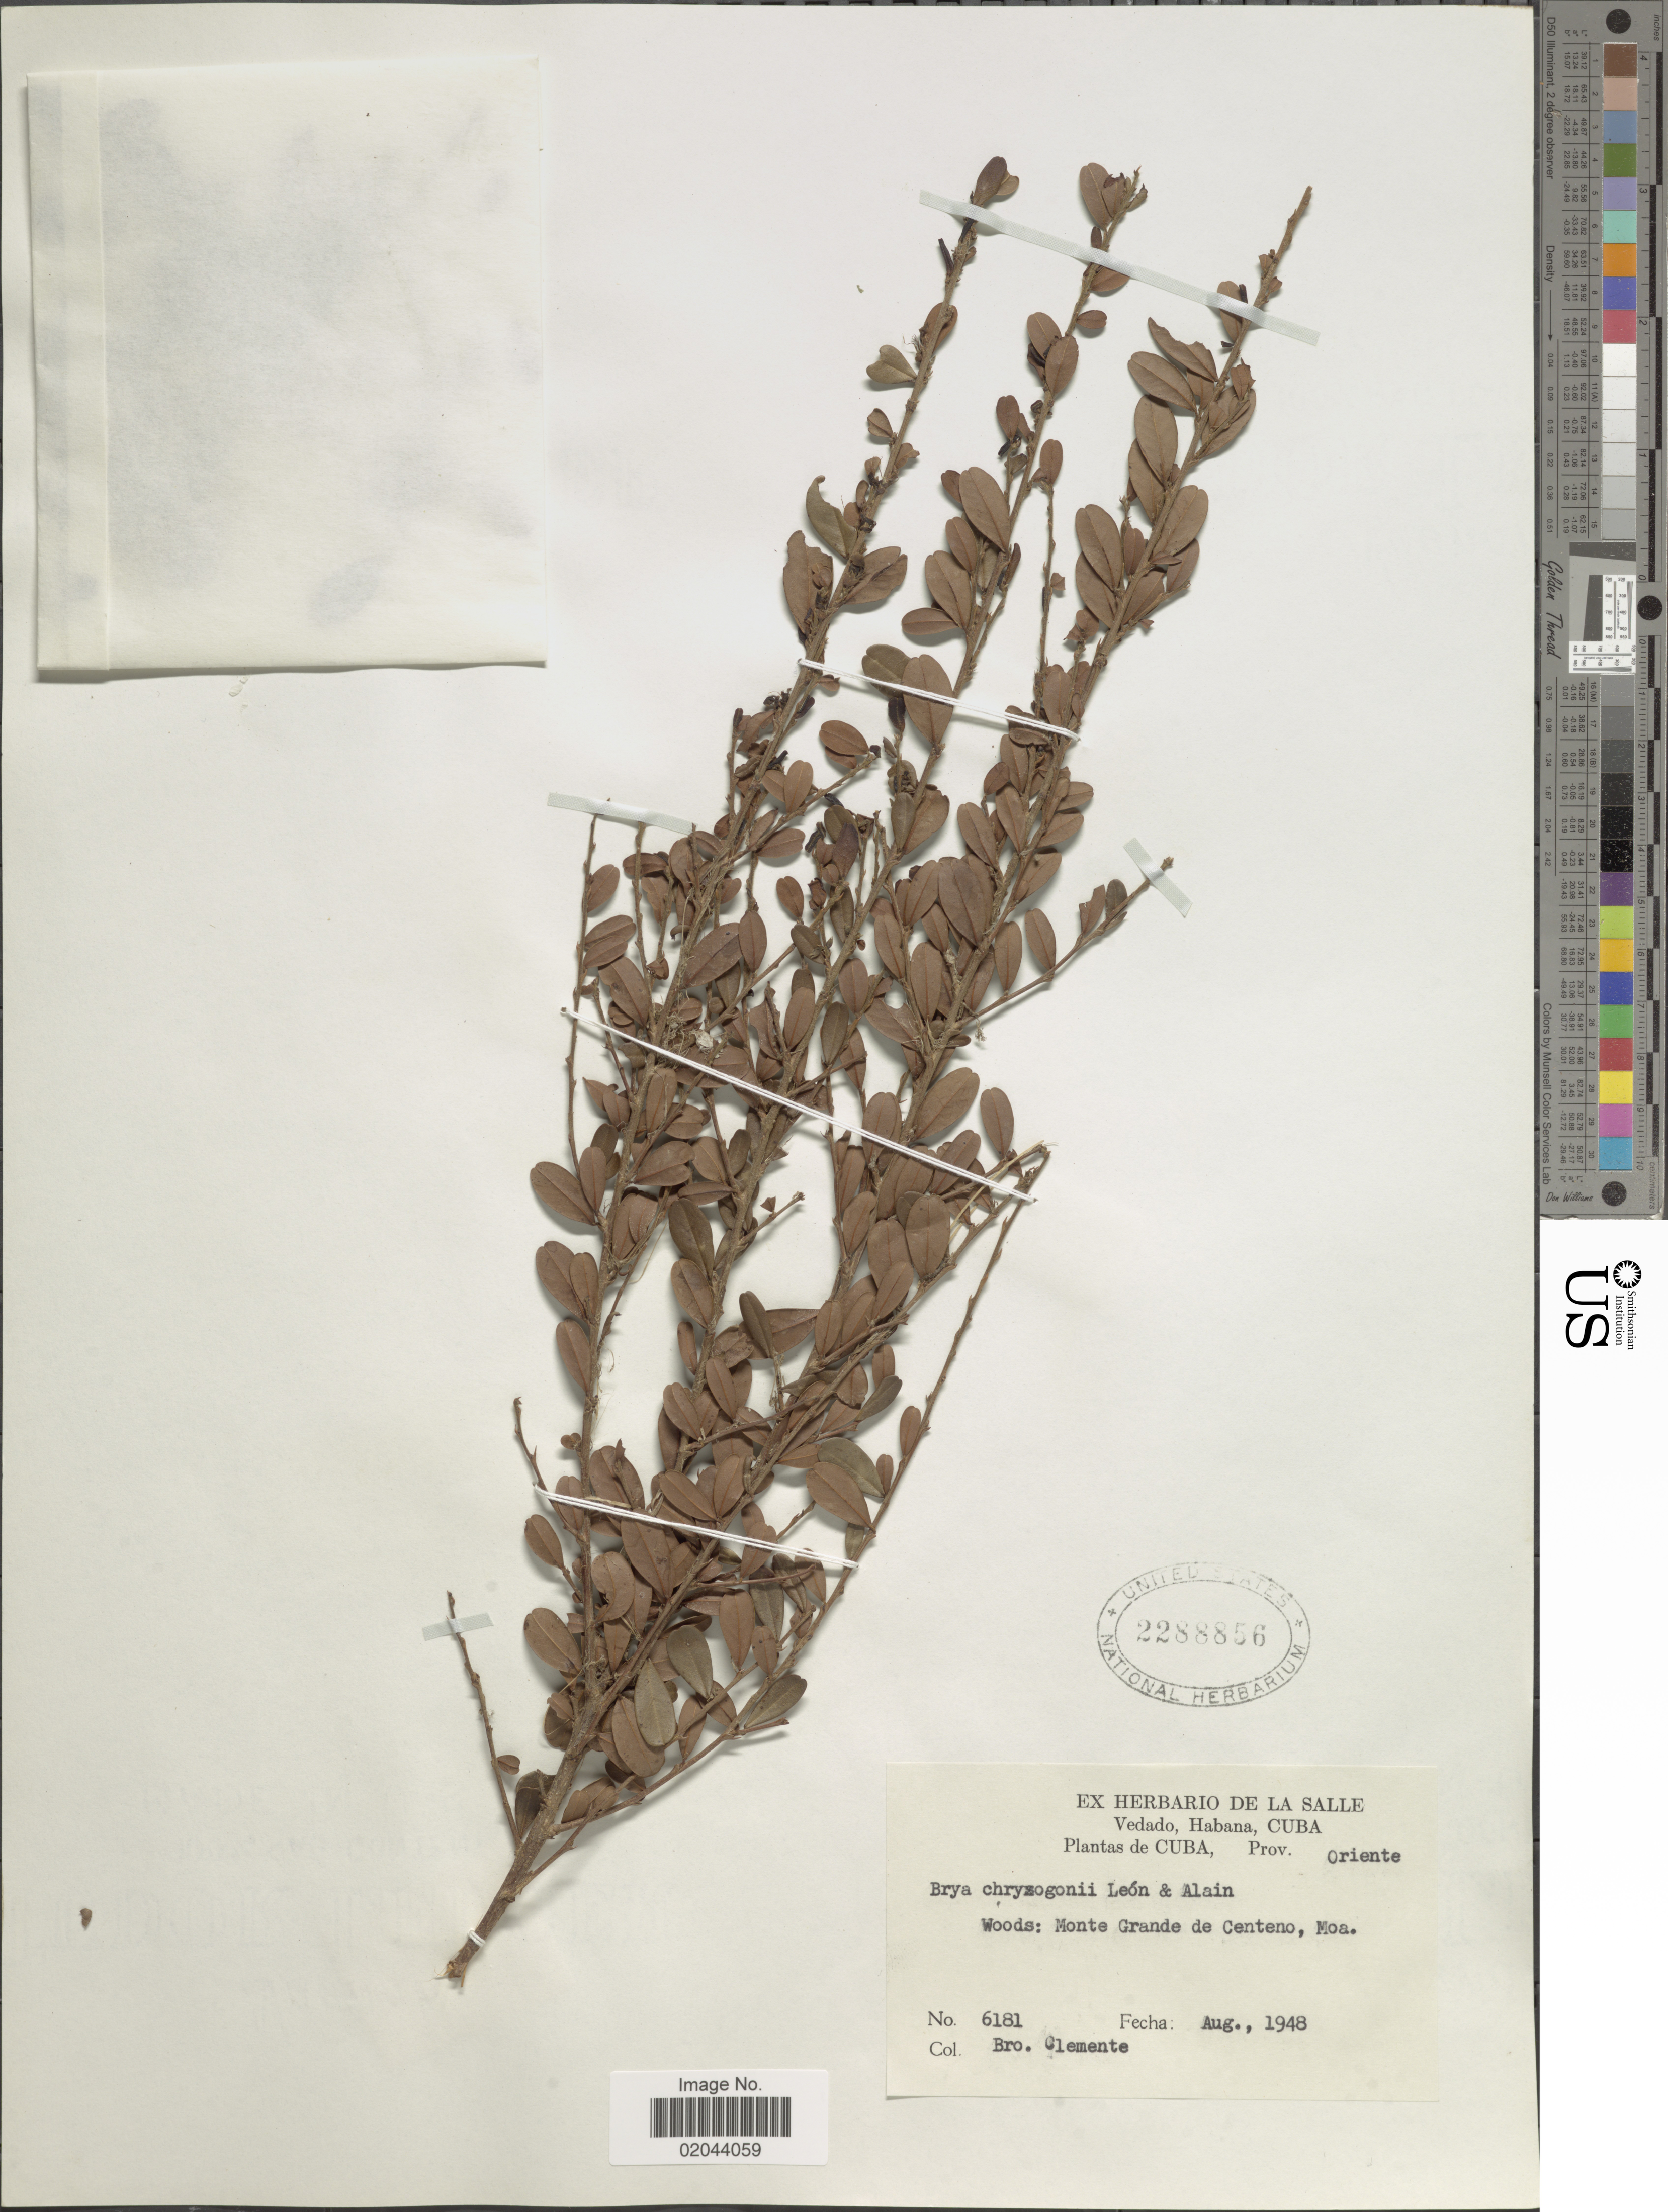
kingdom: Plantae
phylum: Tracheophyta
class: Magnoliopsida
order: Fabales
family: Fabaceae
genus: Brya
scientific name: Brya chrysogonii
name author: León & Alain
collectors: Bro. Clemente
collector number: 6181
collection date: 1948-08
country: Cuba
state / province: Oriente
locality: Woods: Monte Grande de Centeno, Moa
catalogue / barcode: US 2288856